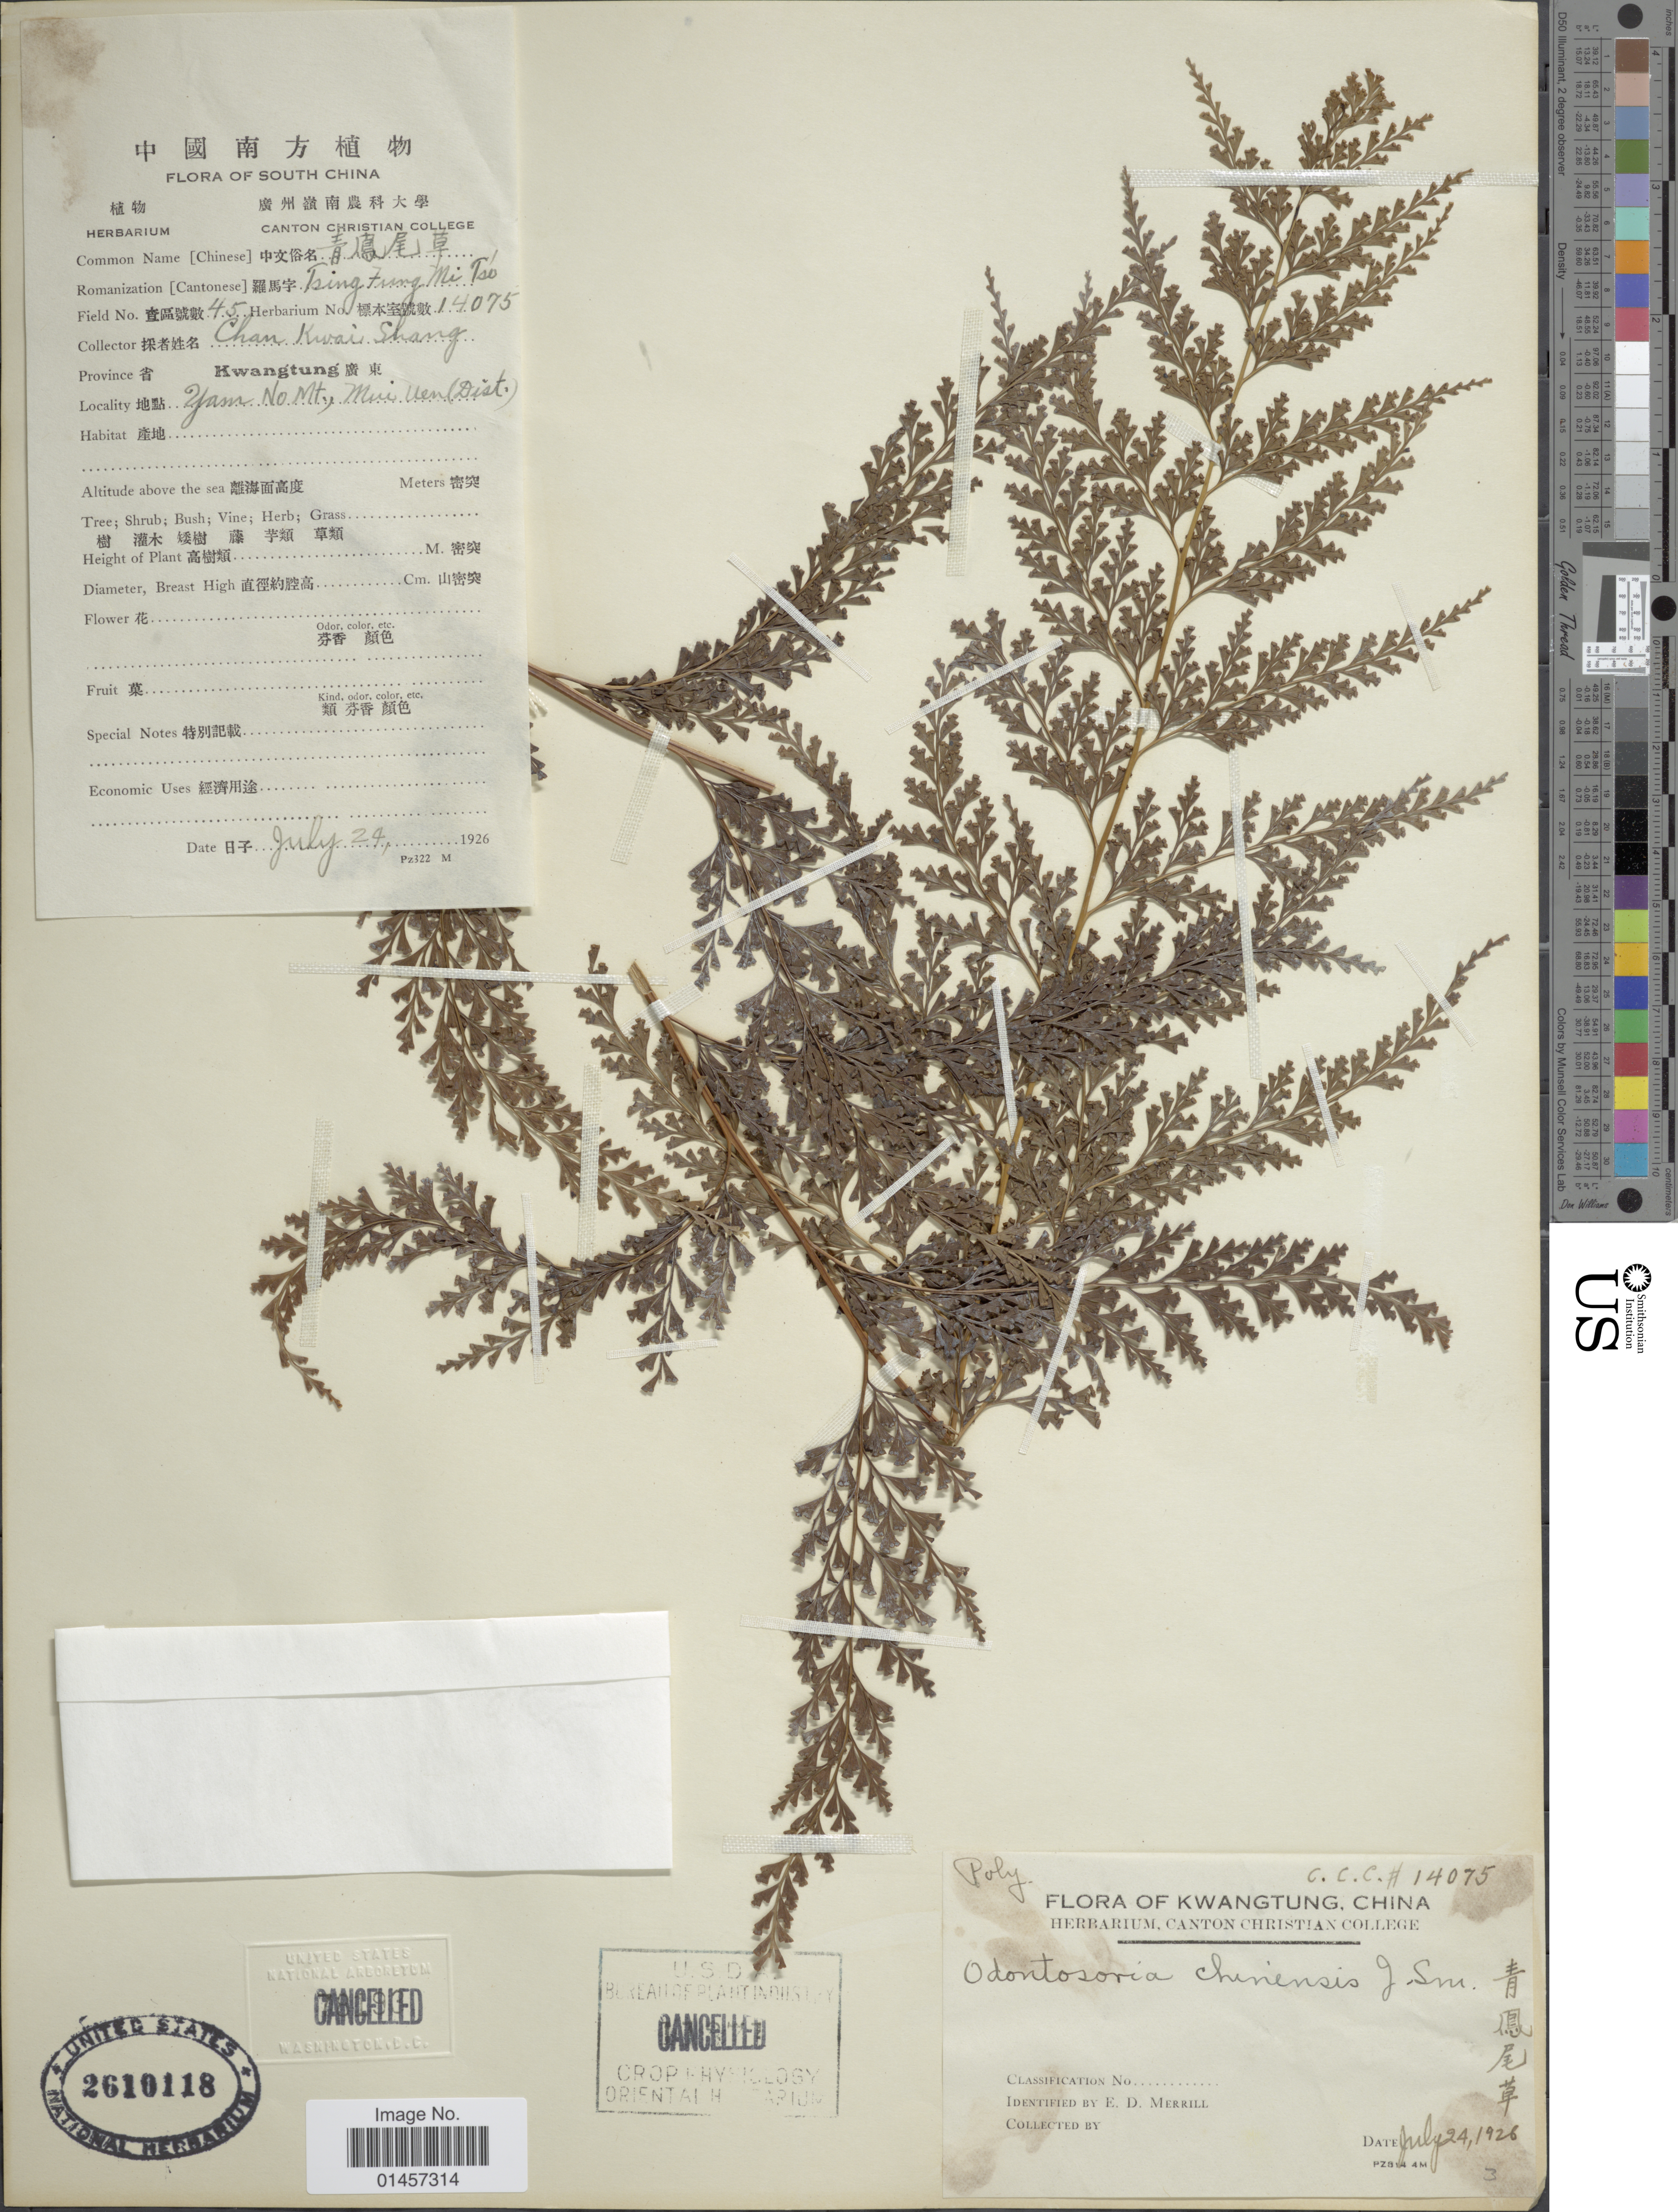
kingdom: Plantae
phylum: Tracheophyta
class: Polypodiopsida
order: Polypodiales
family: Lindsaeaceae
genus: Sphenomeris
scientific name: Sphenomeris chinensis var. chinensis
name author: (L.) Maxon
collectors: C. Shang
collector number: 45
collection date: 1926-07-24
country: China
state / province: Guangdong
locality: South China, Kwangtung, Yan No Mt., Mui Uen(Dist.)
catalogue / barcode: US 2610118